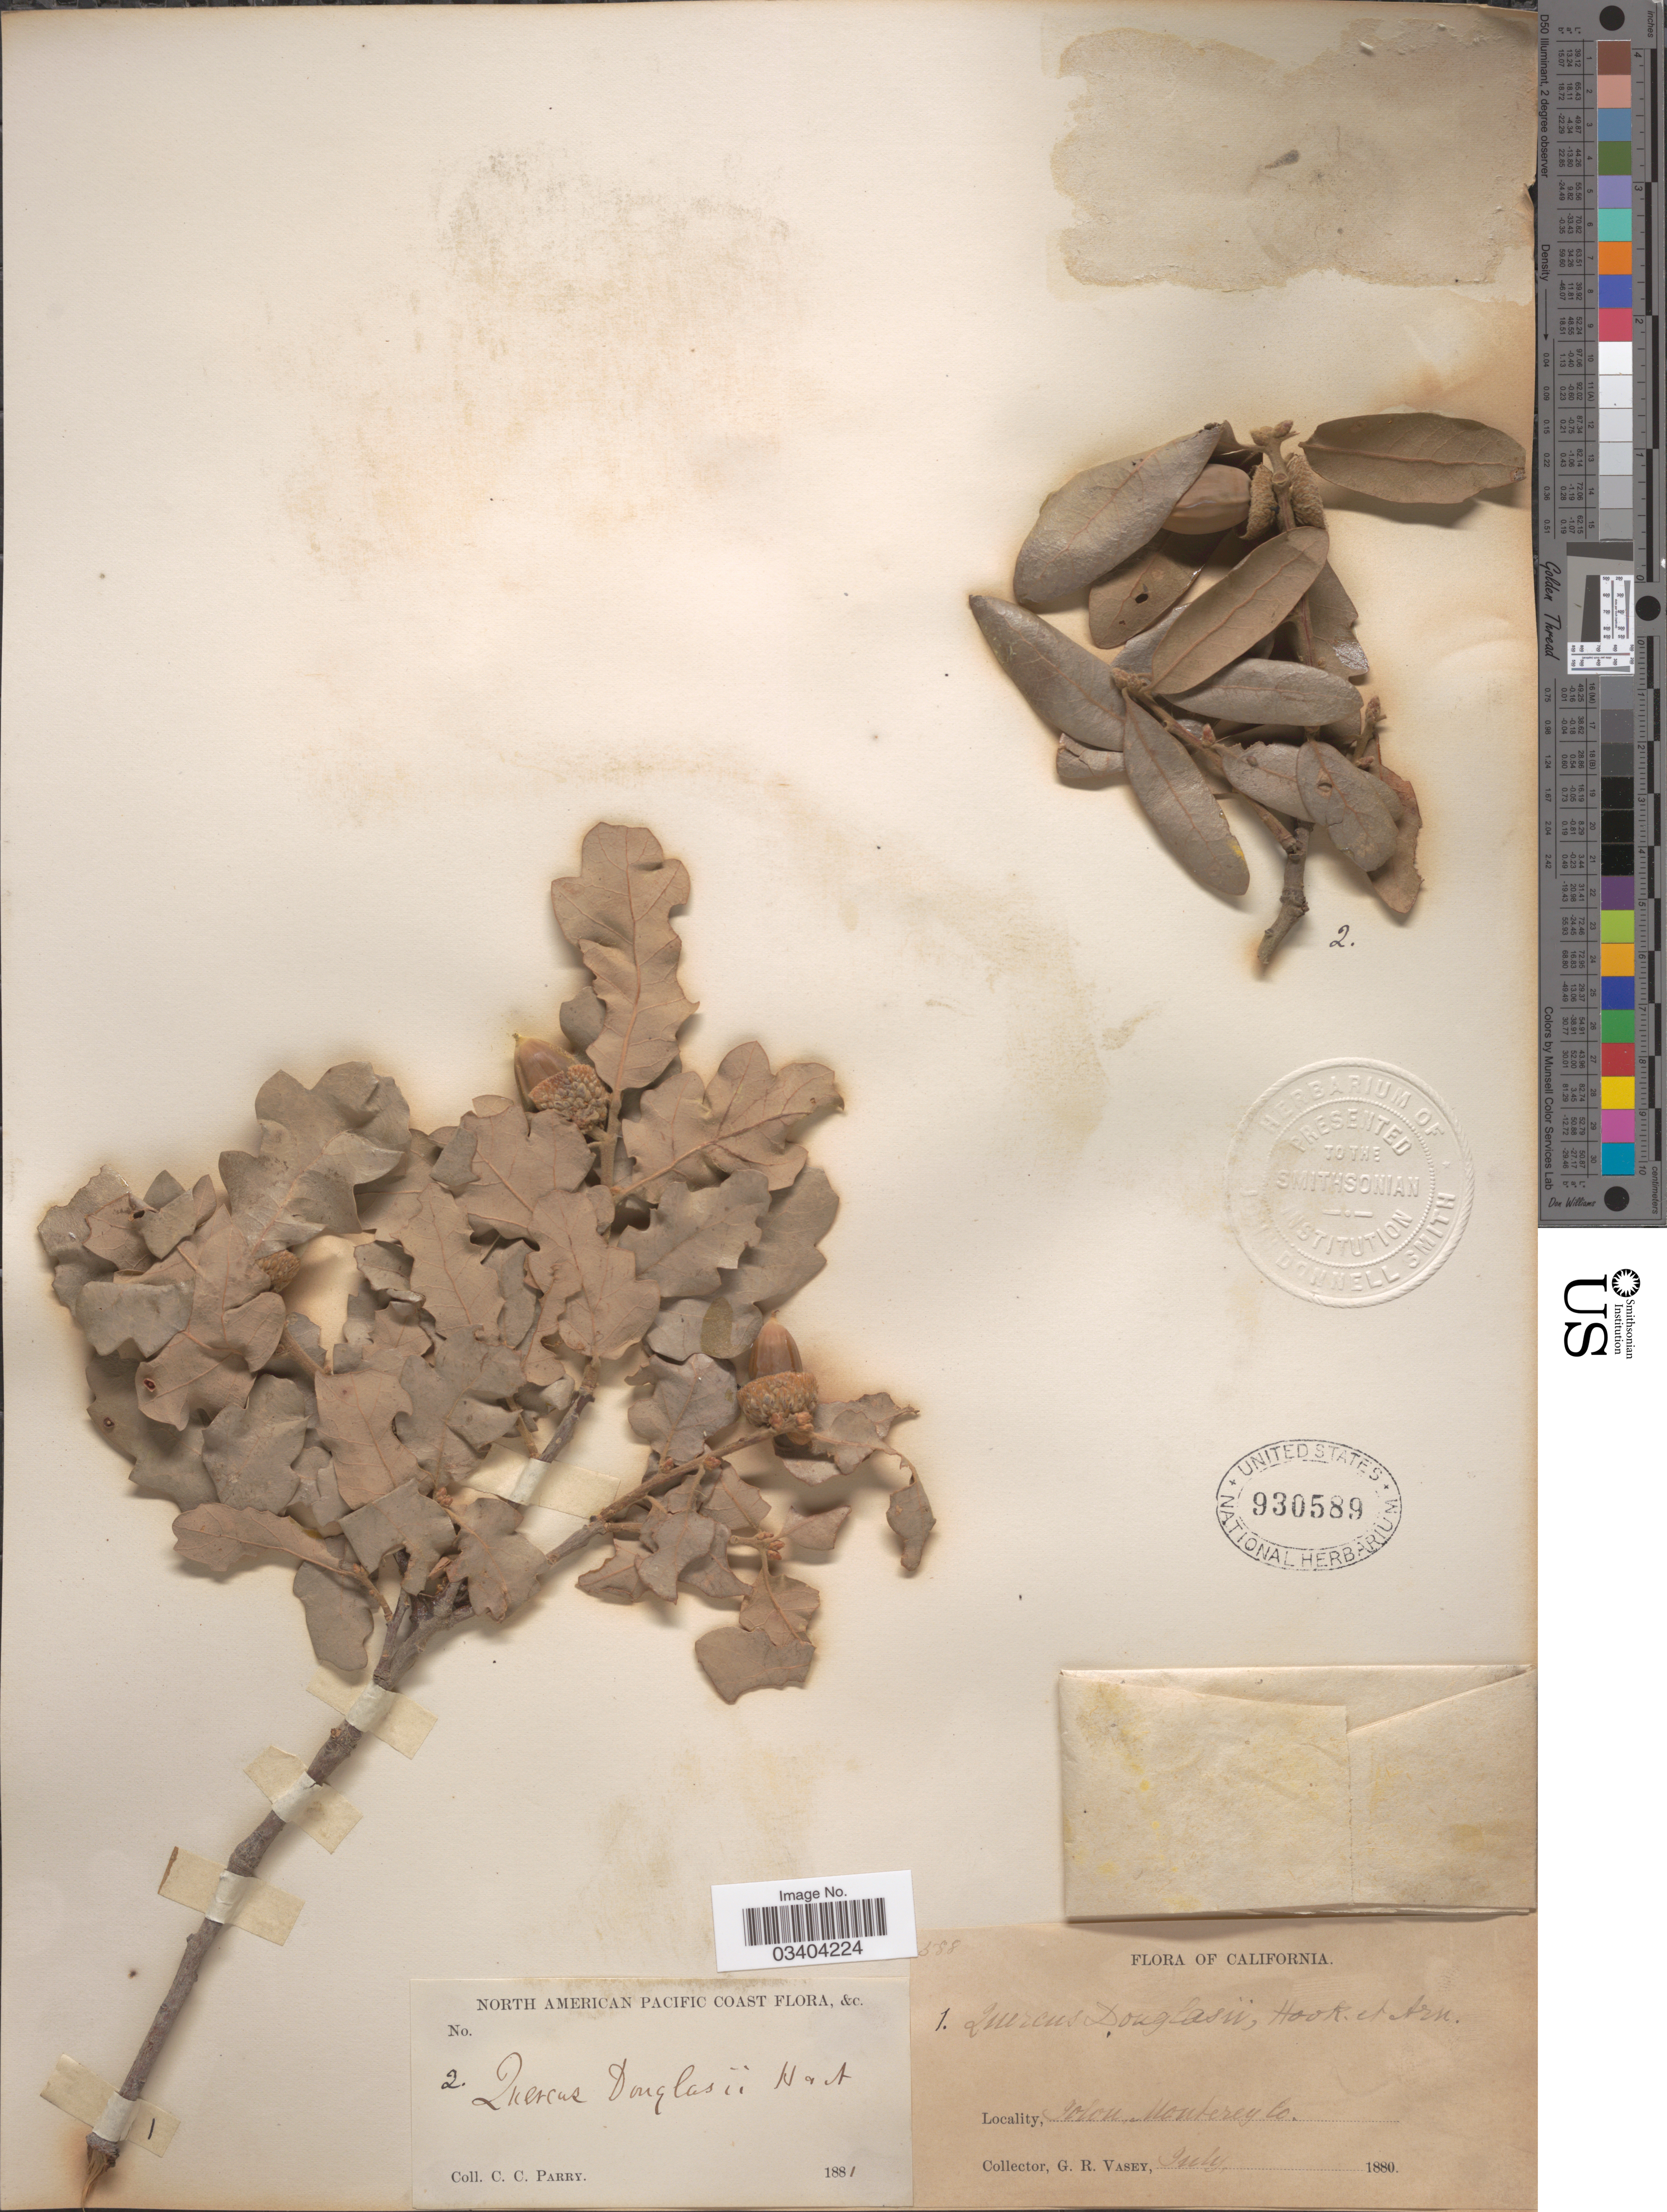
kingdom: Plantae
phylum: Tracheophyta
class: Magnoliopsida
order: Fagales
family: Fagaceae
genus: Quercus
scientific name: Quercus douglasii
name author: Hook. & Arn.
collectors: C. C. Parry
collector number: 2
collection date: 1881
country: United States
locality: Pacific Coast.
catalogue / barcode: US 930589-2